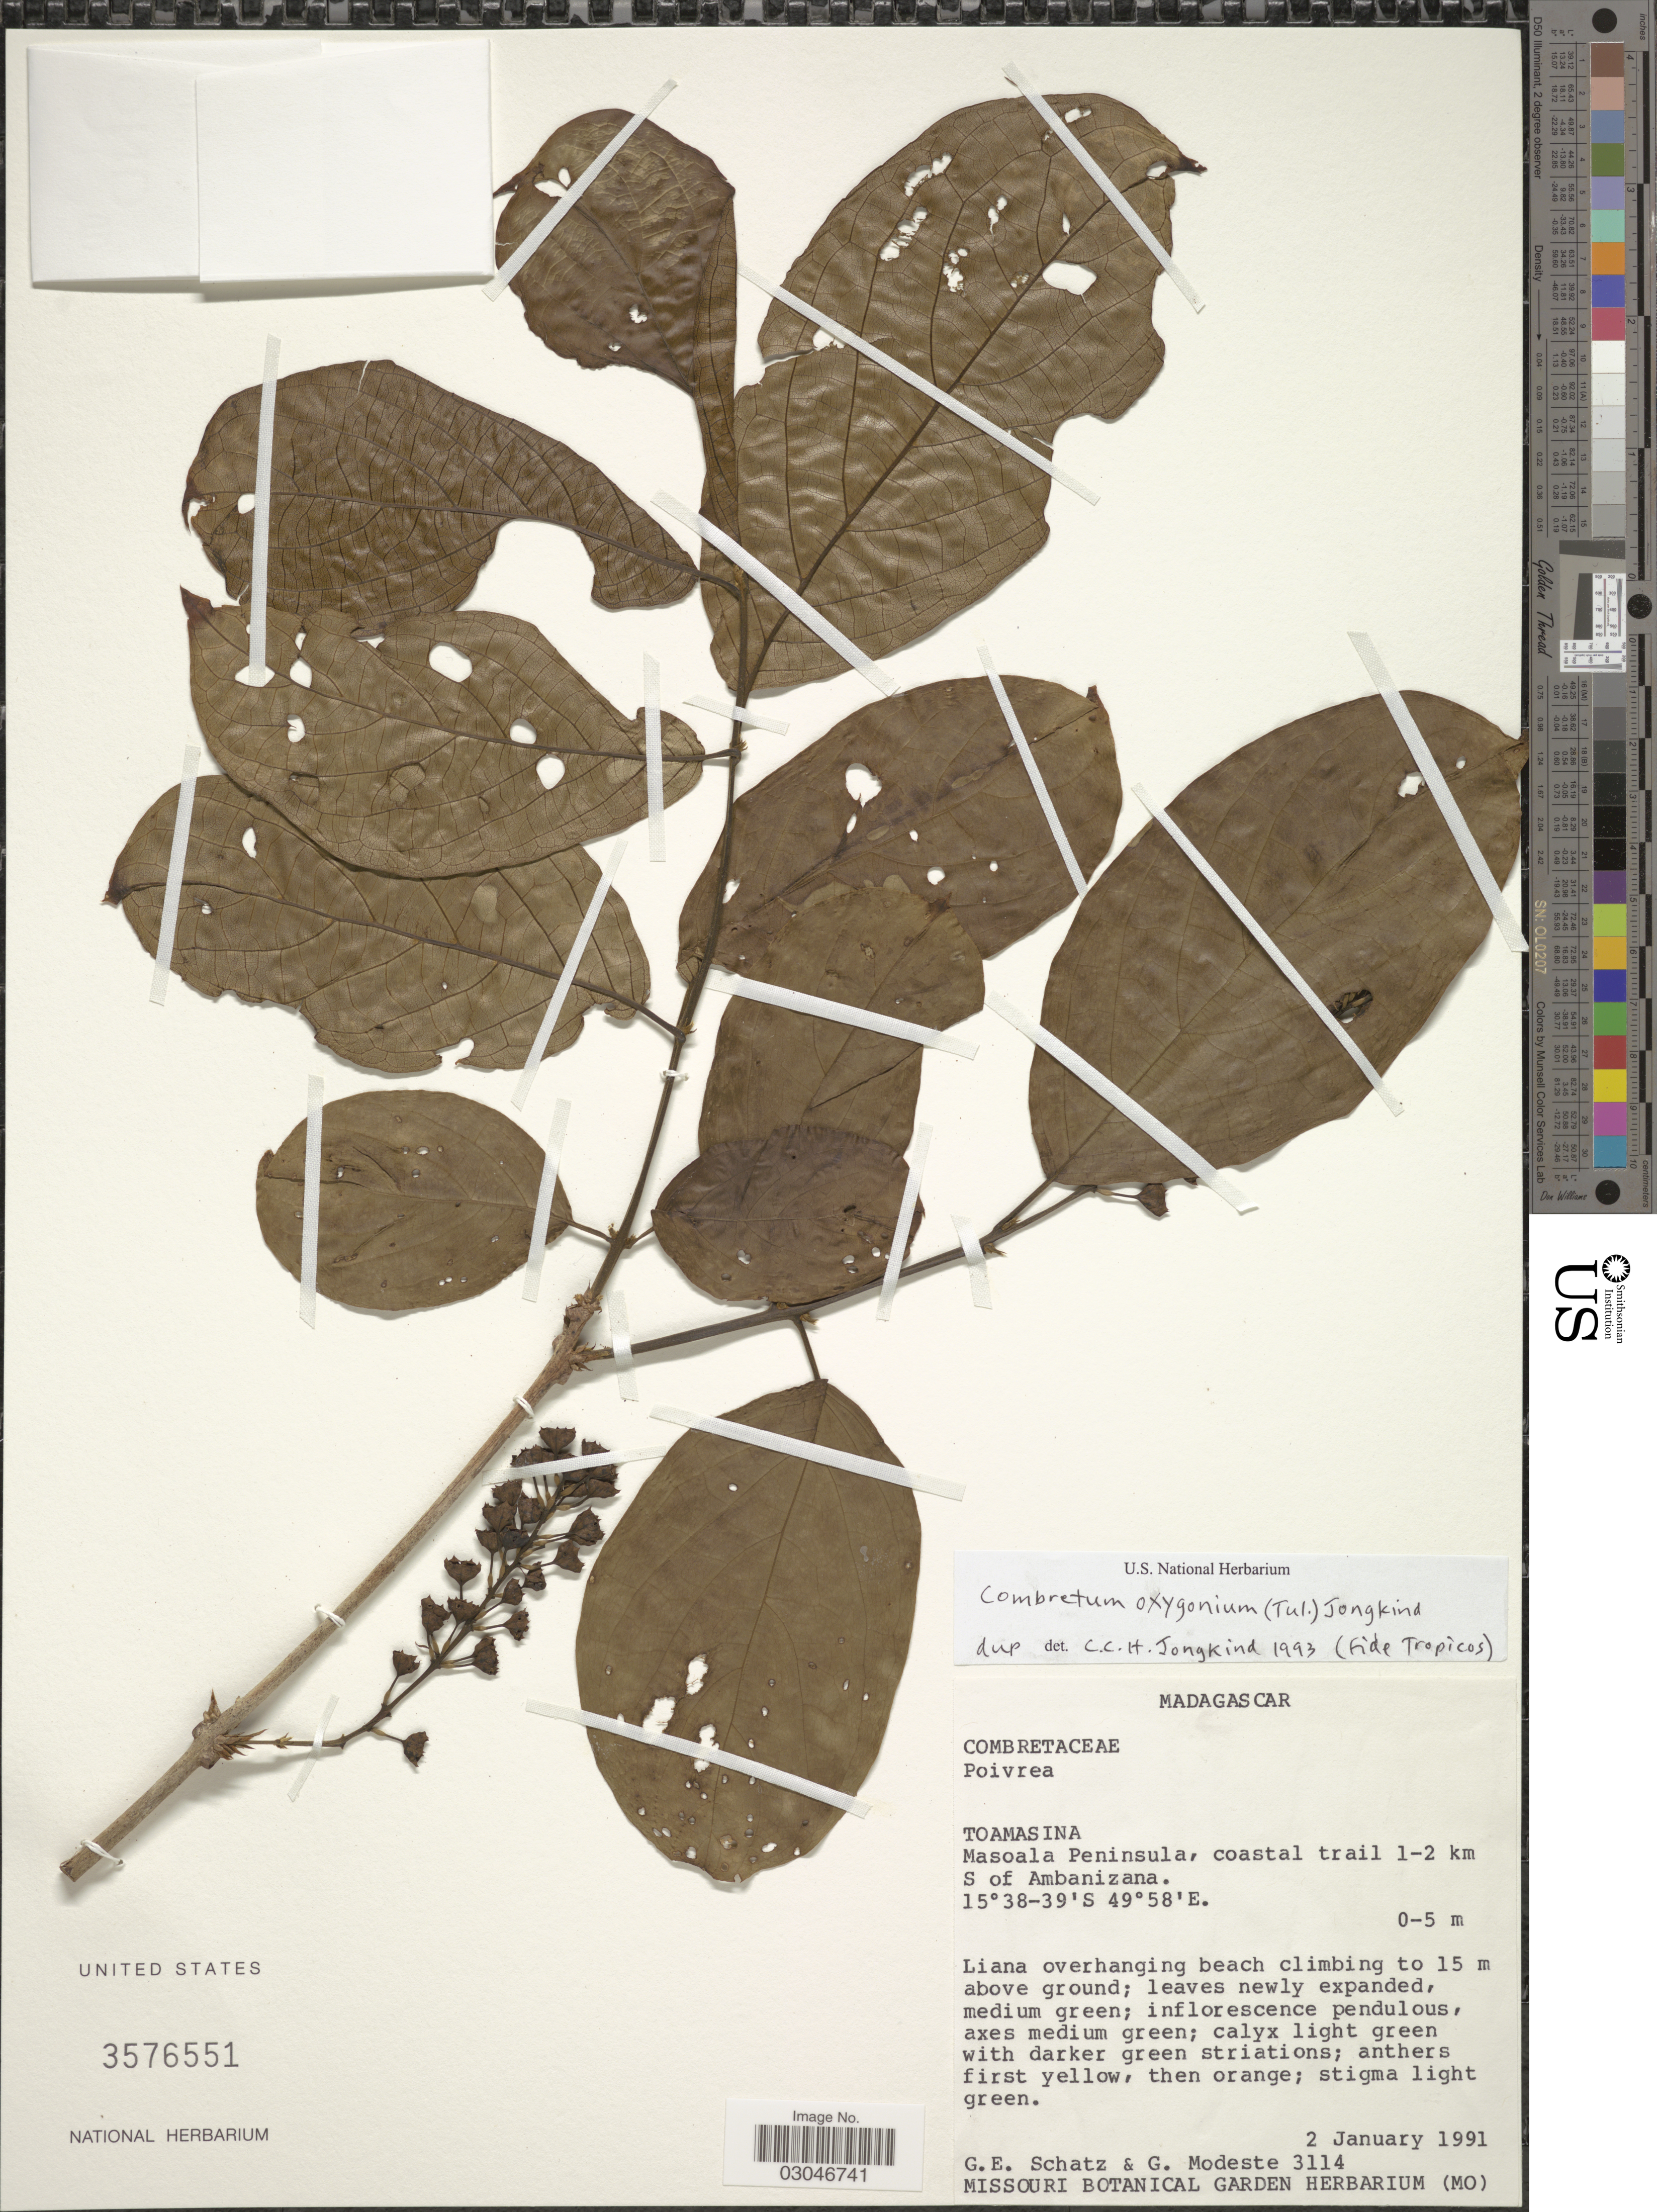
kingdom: Plantae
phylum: Tracheophyta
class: Magnoliopsida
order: Myrtales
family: Combretaceae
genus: Combretum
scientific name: Combretum oxygonium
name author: (Tul.) Jongkind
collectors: G. Schatz & G. Modeste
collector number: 3114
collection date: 1991-01-02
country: Madagascar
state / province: Analanjirofo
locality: Masoala Peninsula, coastal trail 1-2 km S of Ambanizana.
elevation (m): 0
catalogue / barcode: US 3576551